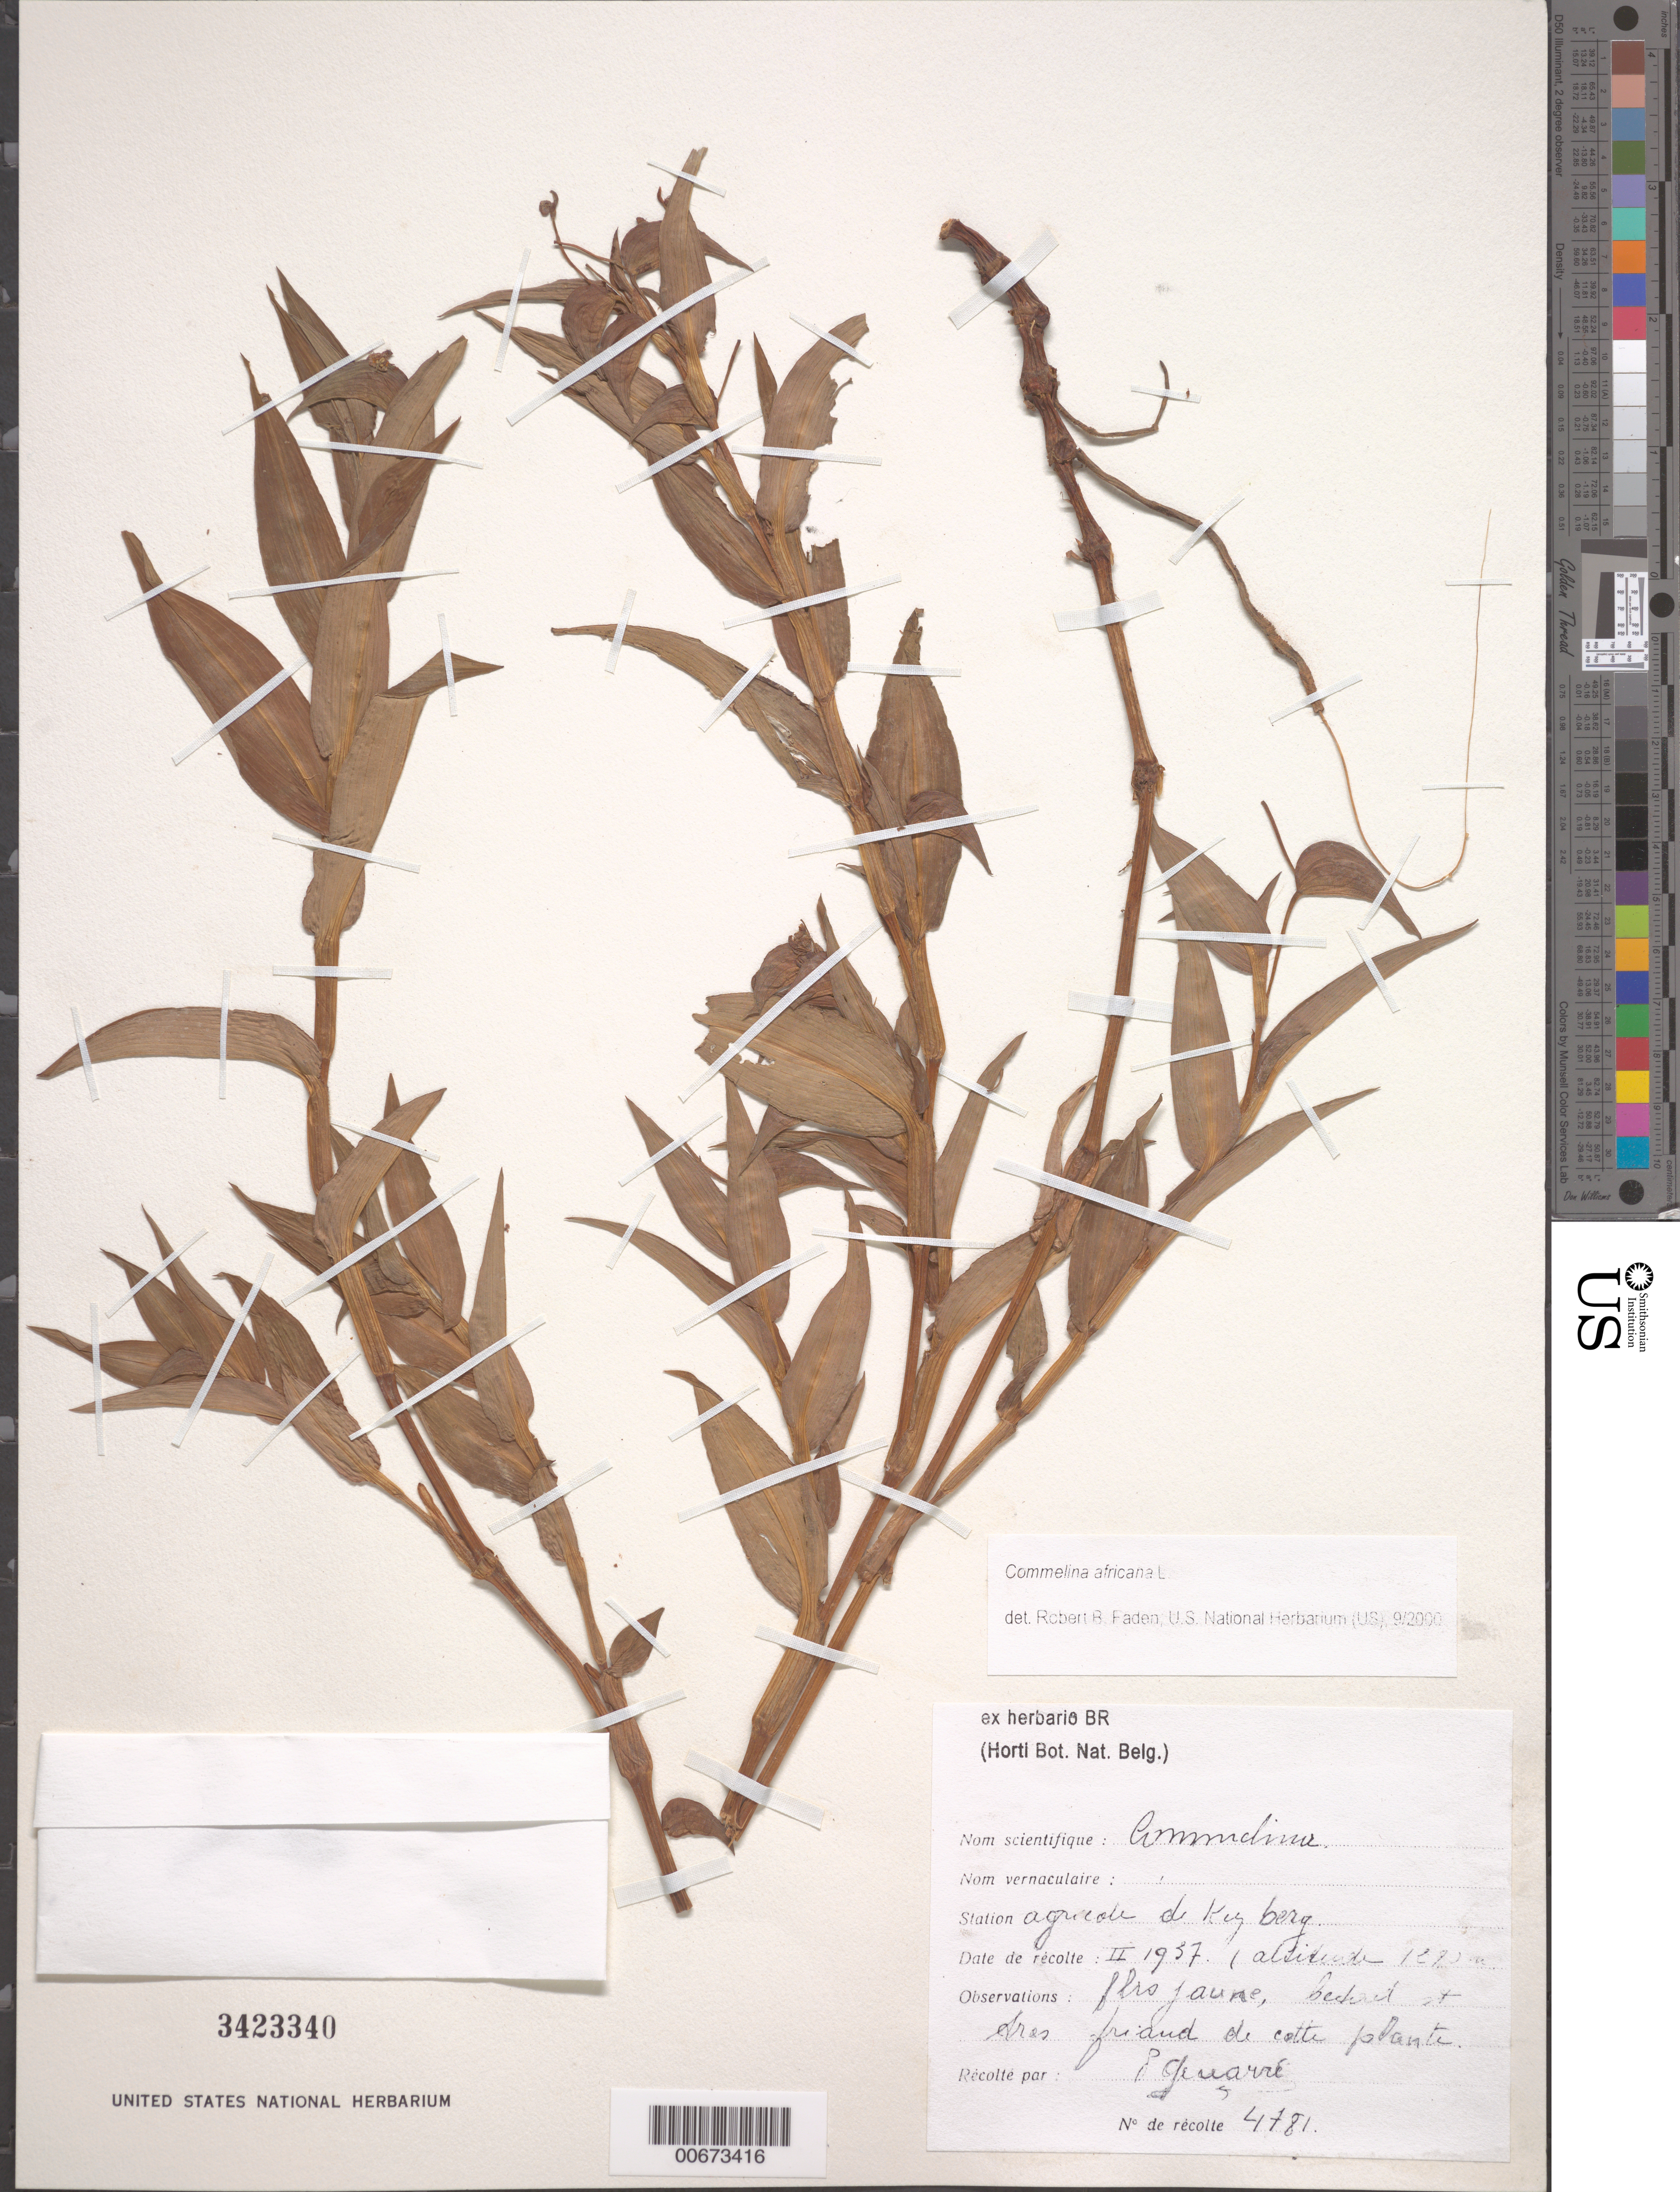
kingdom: Plantae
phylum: Tracheophyta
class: Liliopsida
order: Commelinales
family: Commelinaceae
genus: Commelina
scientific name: Commelina africana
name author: L.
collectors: -. Quarre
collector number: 4781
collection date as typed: Feb 1937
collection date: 1937-02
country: Congo, Democratic Republic of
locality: Keyberg.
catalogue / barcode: US 3423340